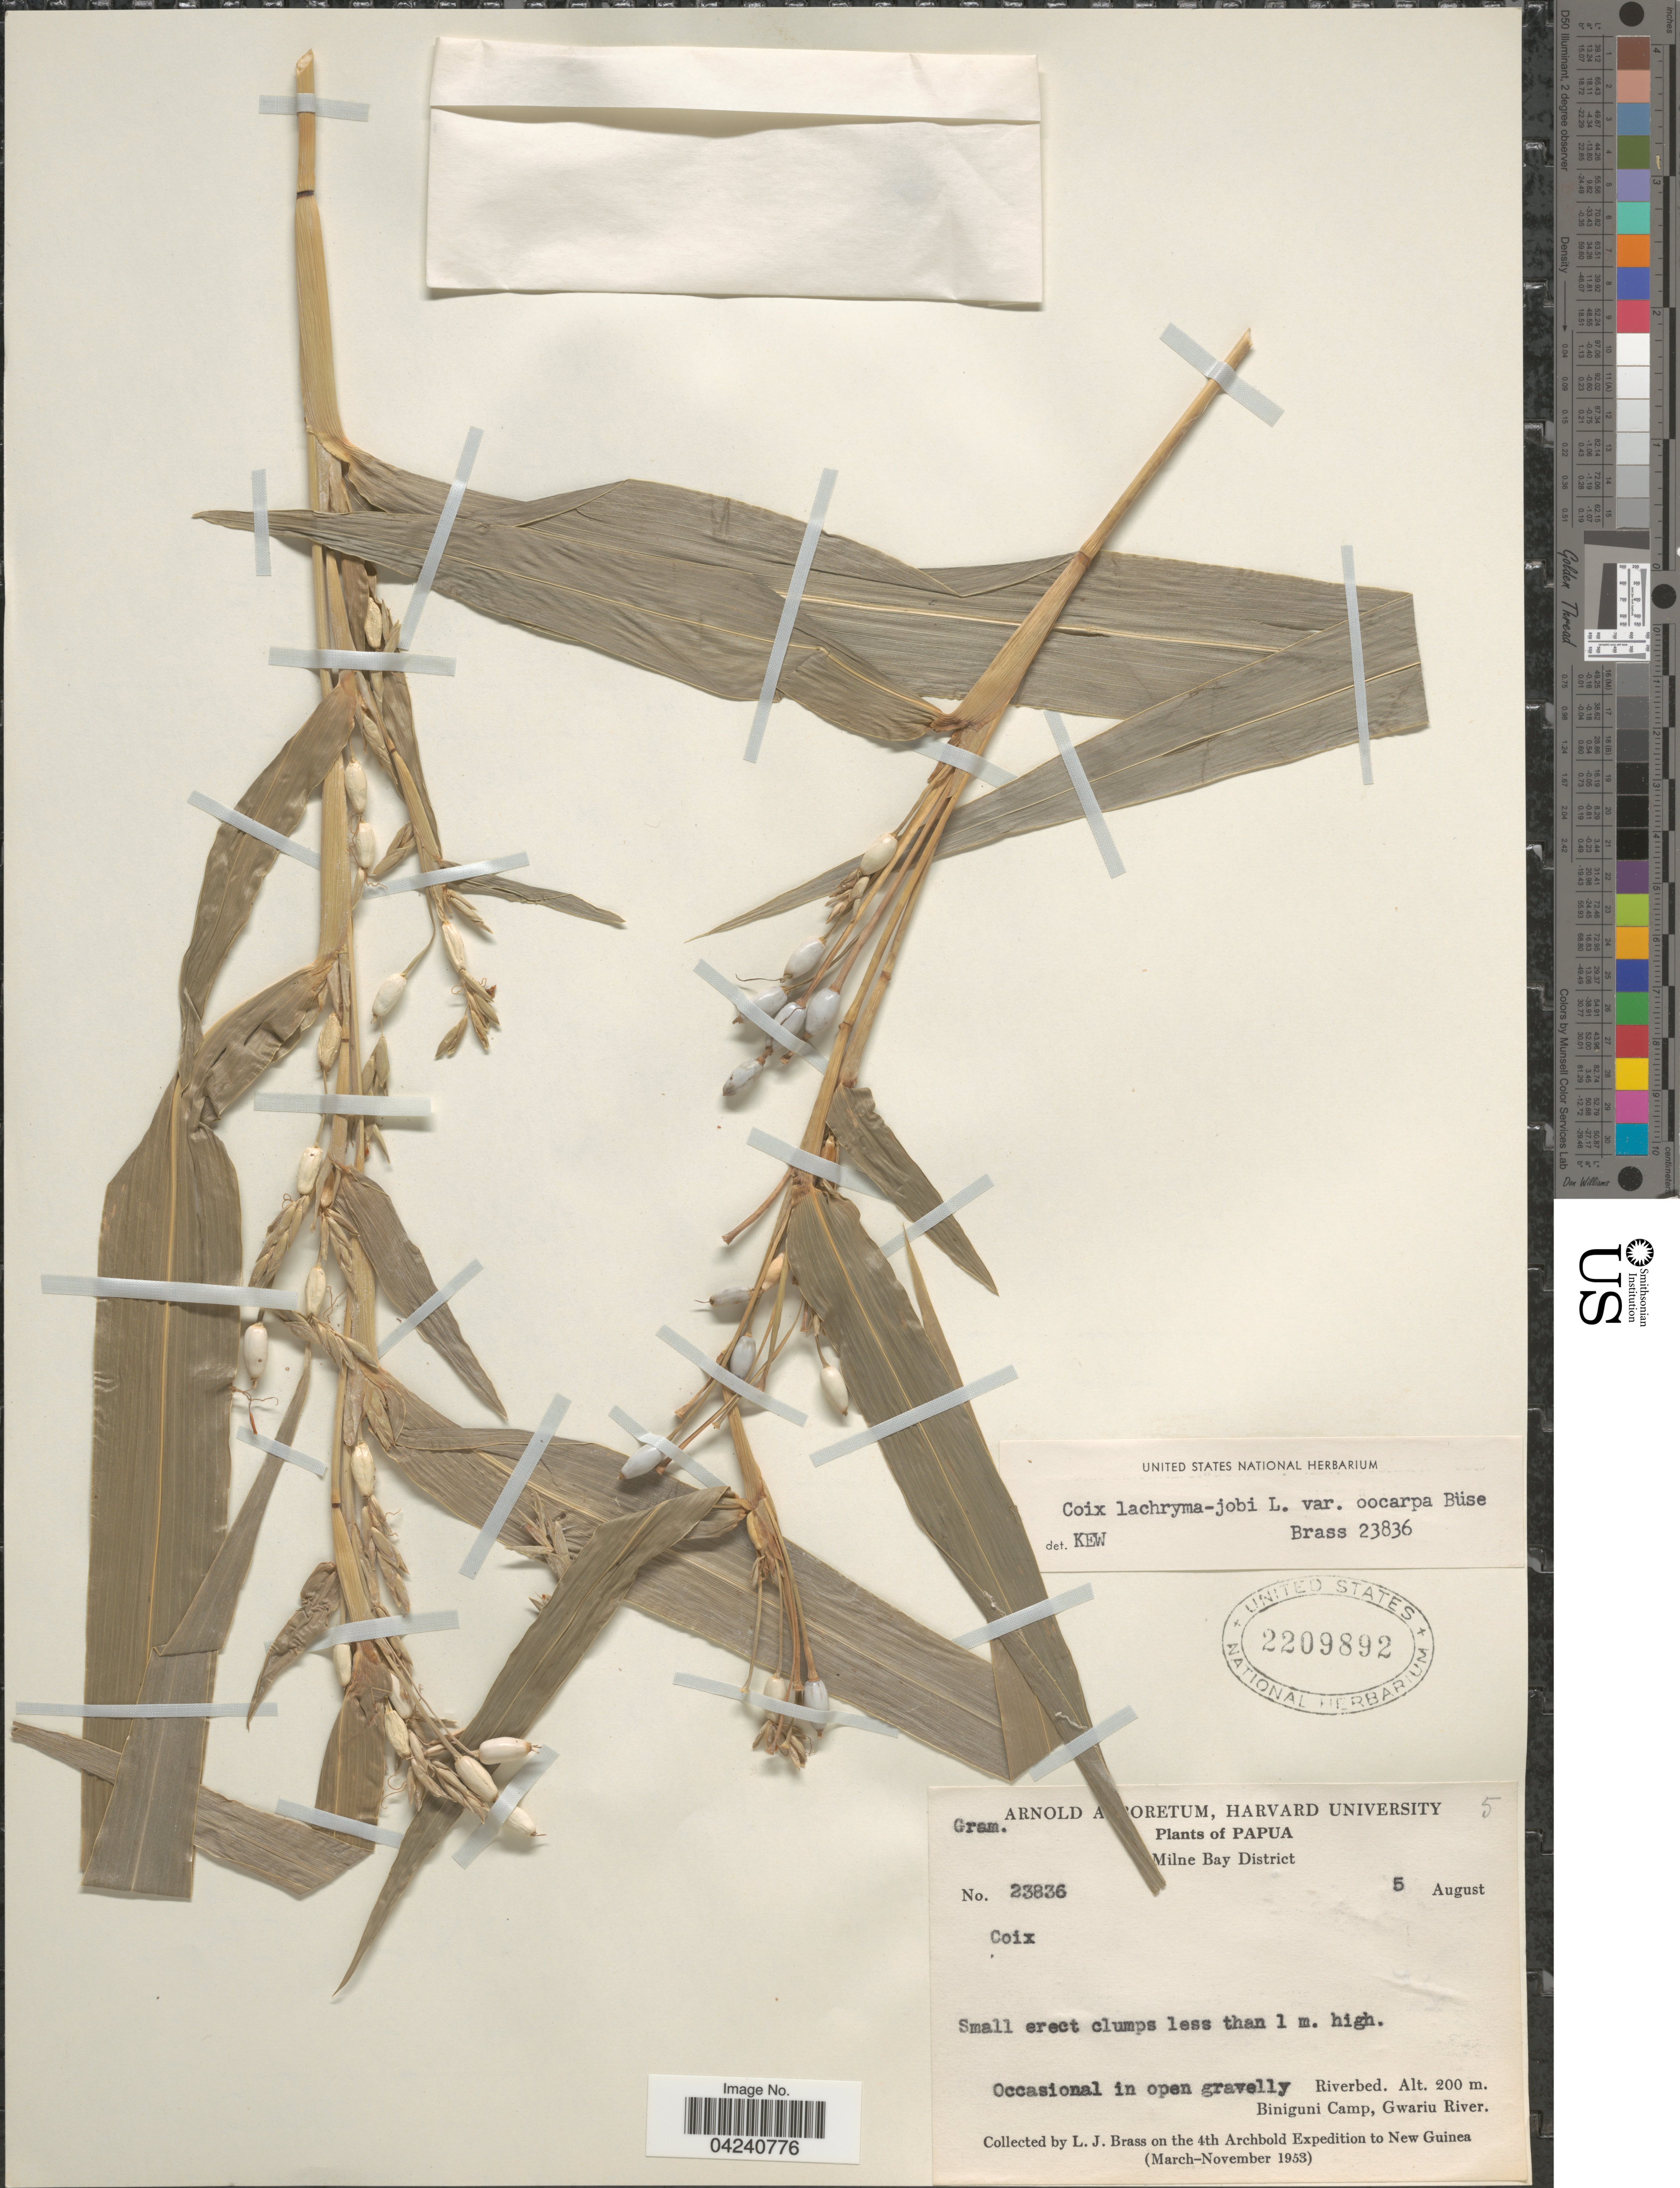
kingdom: Plantae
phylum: Tracheophyta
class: Liliopsida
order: Poales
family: Poaceae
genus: Coix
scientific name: Coix lacryma-jobi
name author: L.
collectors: L. J. Brass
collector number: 23836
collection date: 1953-08-05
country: Papua New Guinea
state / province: Milne Bay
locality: Papua. Milne Bay District. Biniguni Camp, Gwariu River. The 4th Archbold Expedition to New Guinea (March-November 1953).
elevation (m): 200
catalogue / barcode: US 2209892